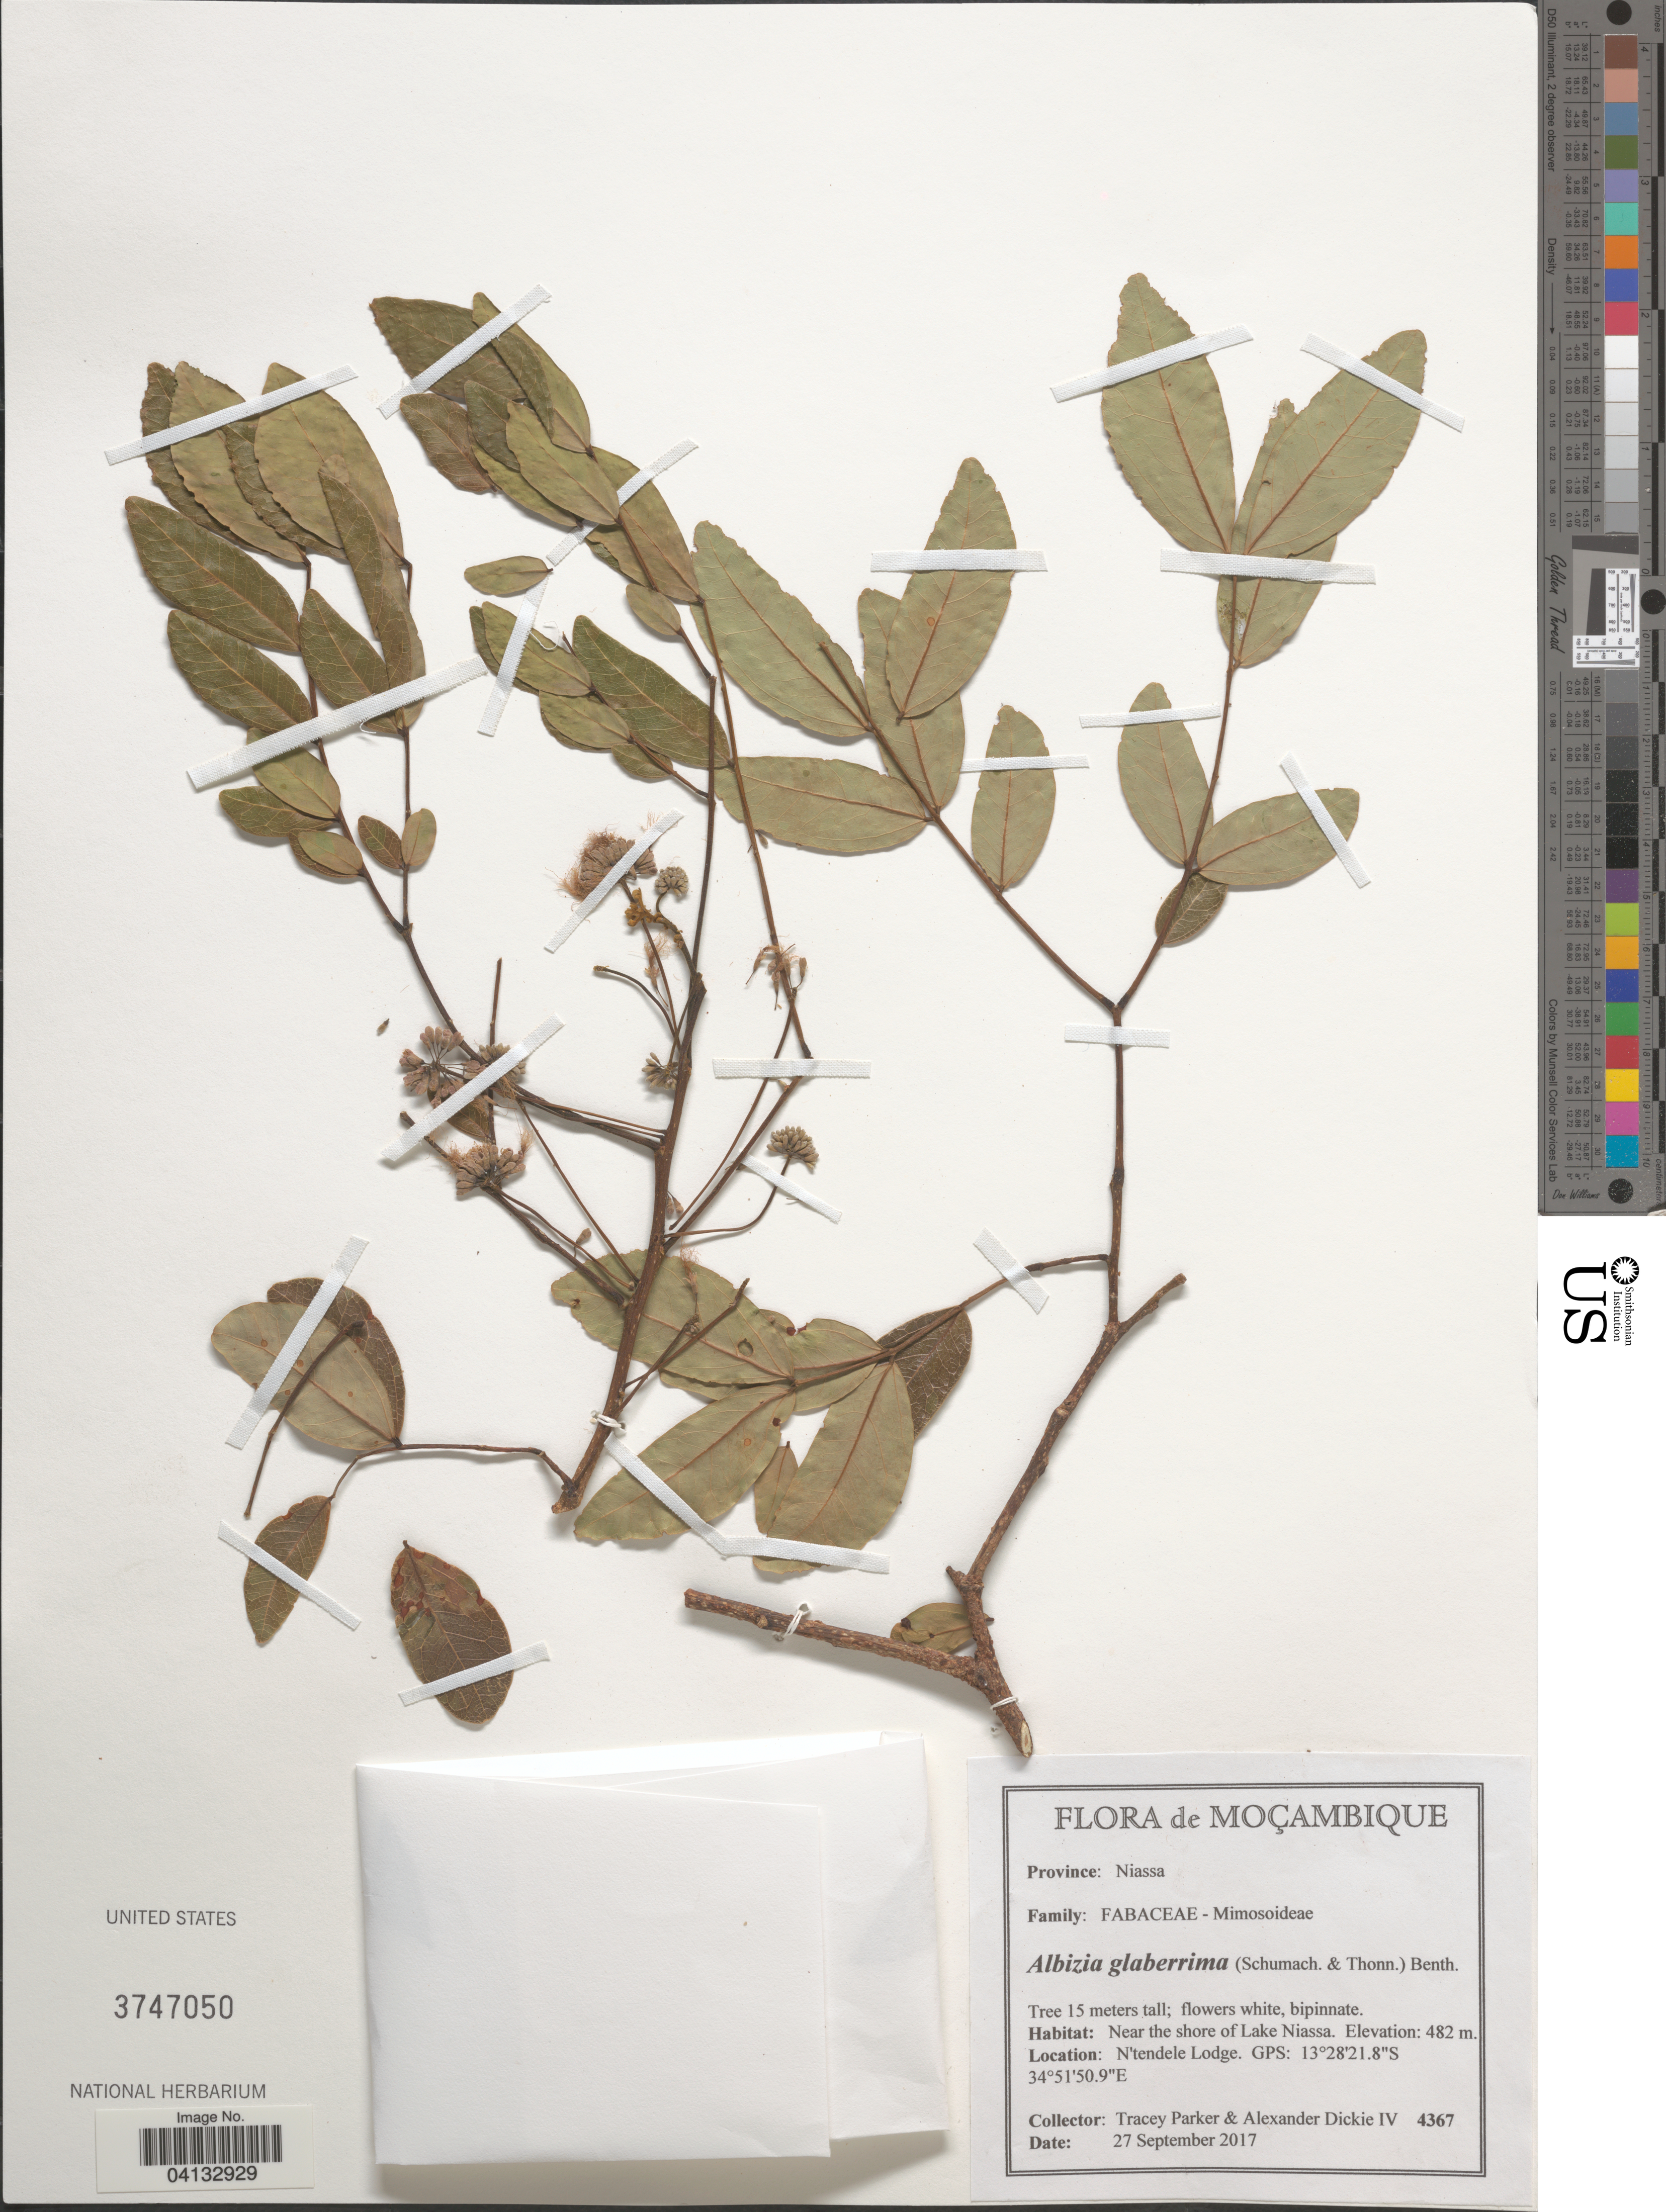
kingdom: Plantae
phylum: Tracheophyta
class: Magnoliopsida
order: Fabales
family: Fabaceae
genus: Albizia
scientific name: Albizia glaberrima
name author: (Schumach. & Thonn.) Benth.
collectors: T. Parker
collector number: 4367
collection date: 2017-09-27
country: Mozambique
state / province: Niassa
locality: Near the shore of Lake Niassa. N'tendele Lodge.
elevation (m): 482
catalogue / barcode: US 3747050